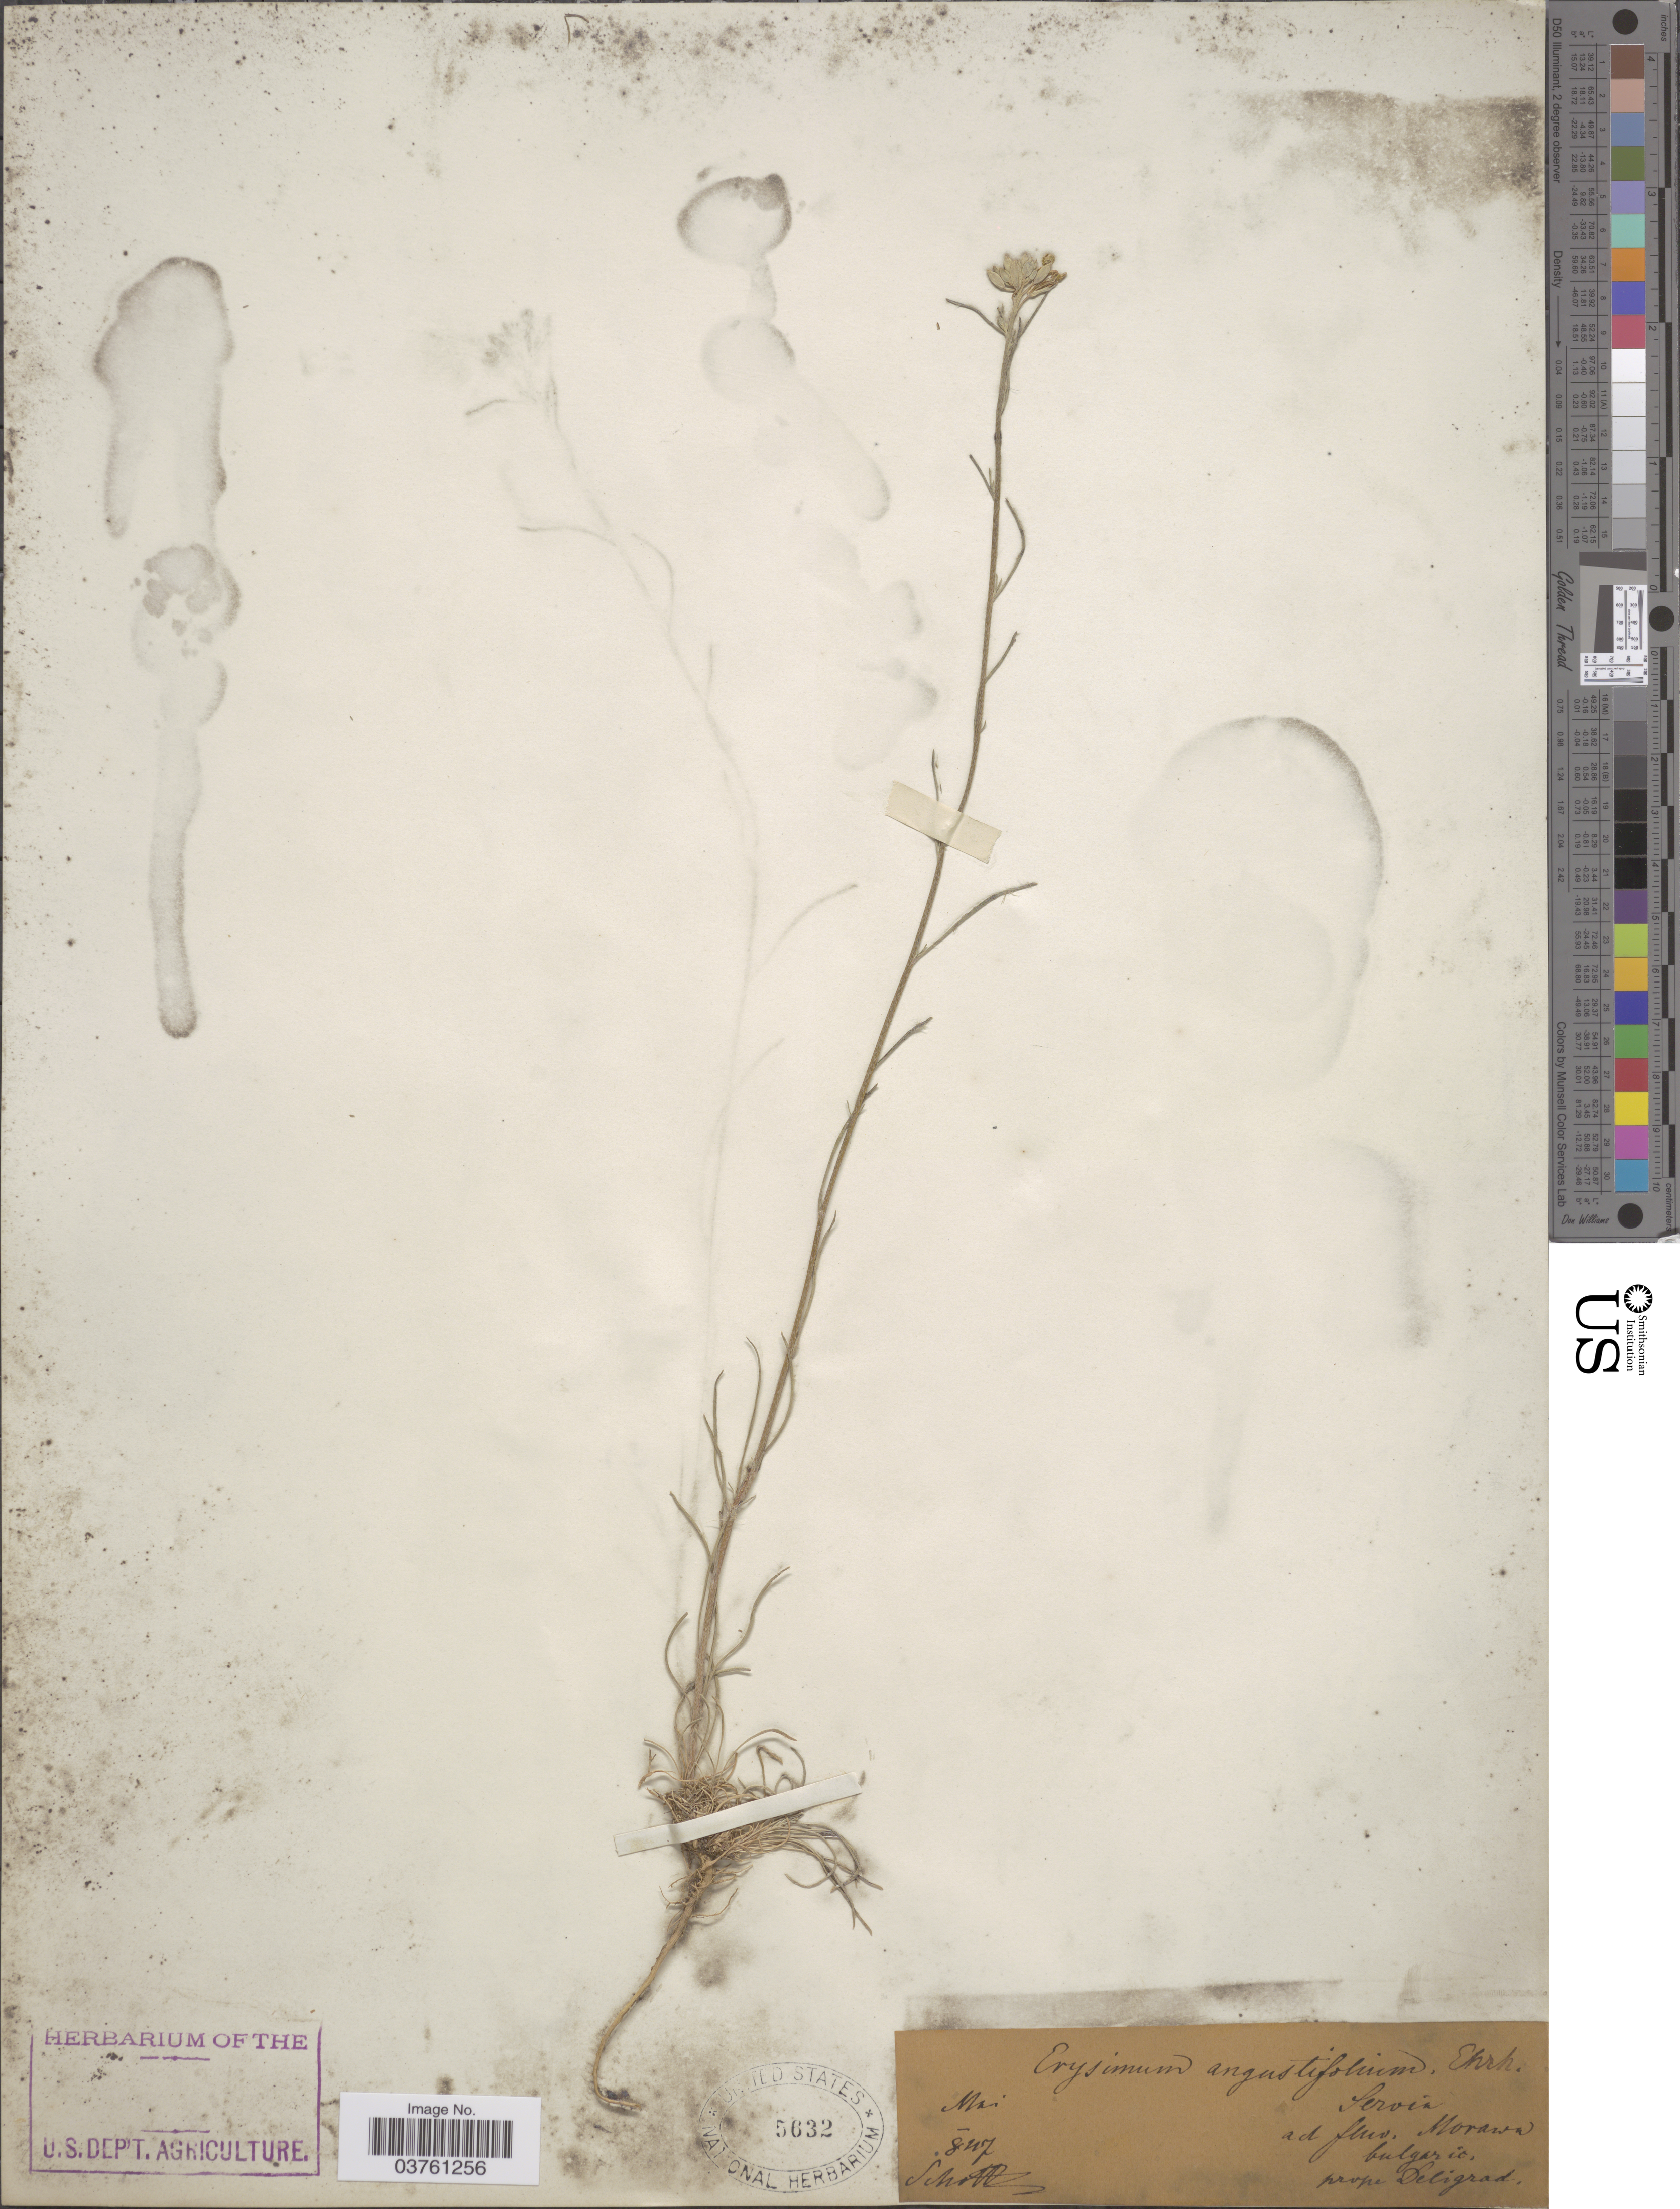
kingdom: Plantae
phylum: Tracheophyta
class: Magnoliopsida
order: Brassicales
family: Brassicaceae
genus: Erysimum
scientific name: Erysimum angustifolium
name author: Ehrh.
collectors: -. Schottz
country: Serbia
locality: Servia ad fluv. Morawa bulgario, prope Deligrad.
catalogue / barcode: US 5632